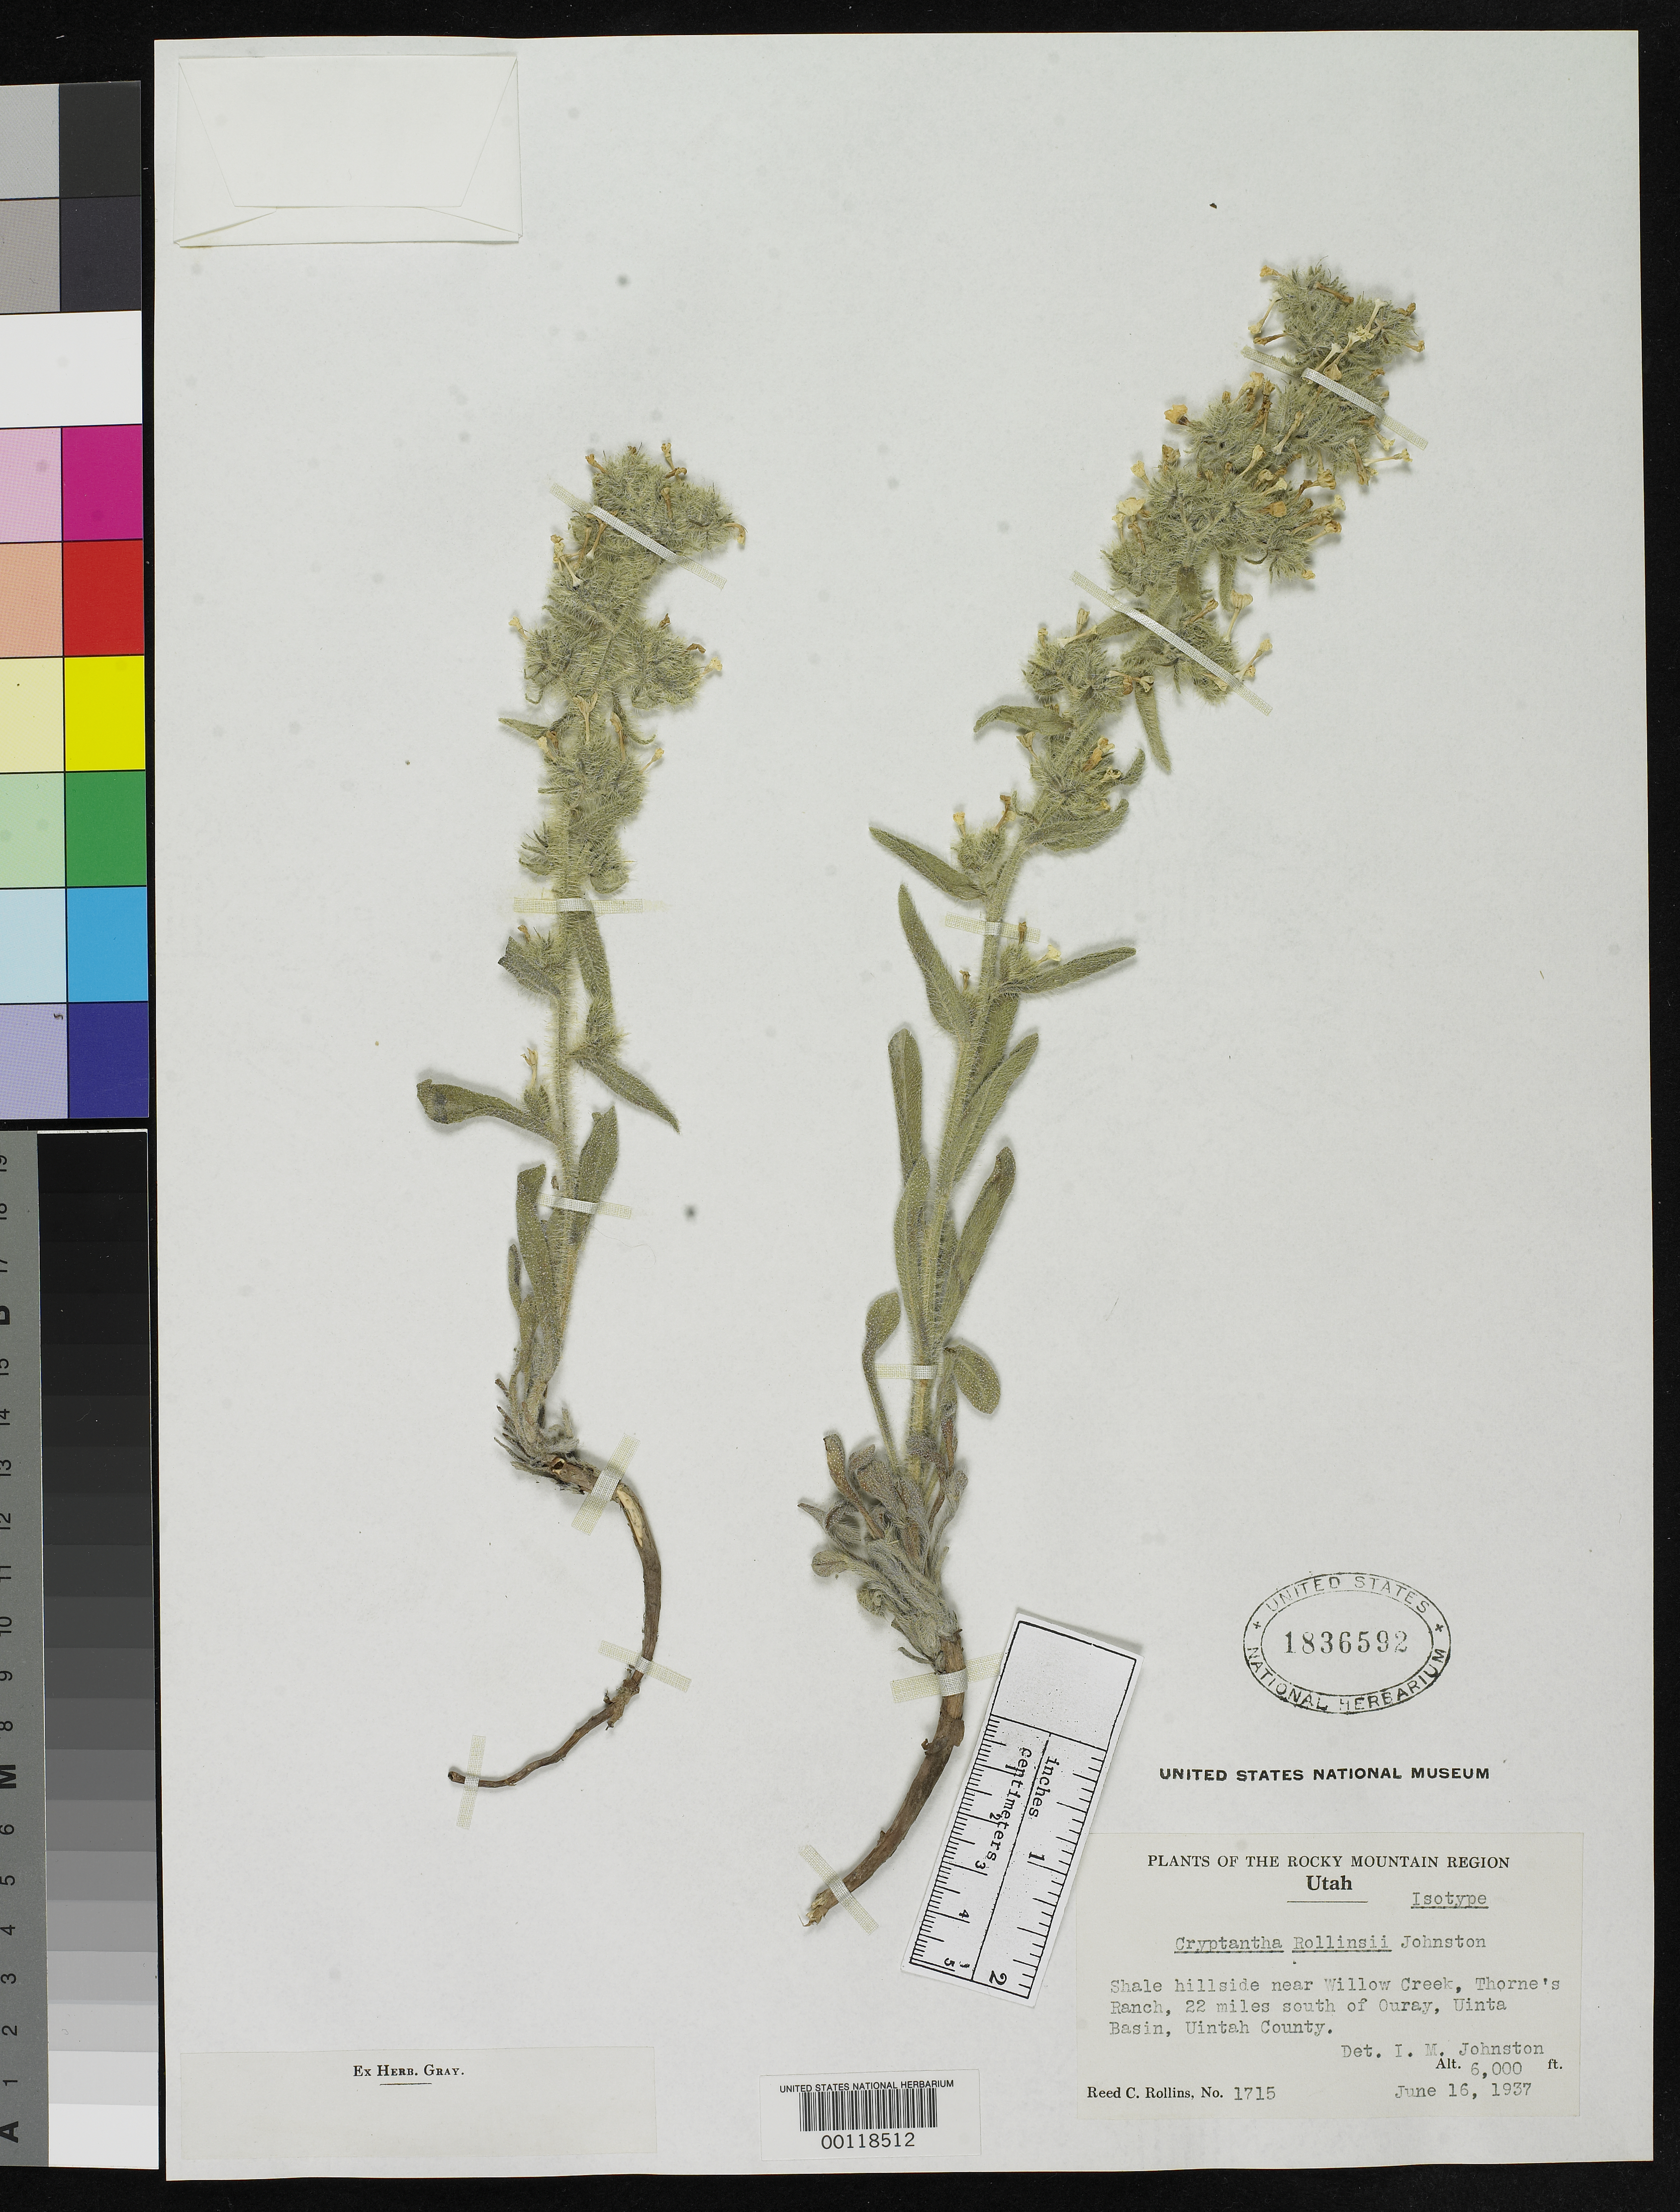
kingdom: Plantae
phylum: Tracheophyta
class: Magnoliopsida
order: Boraginales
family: Boraginaceae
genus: Cryptantha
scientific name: Cryptantha rollinsii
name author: I.M. Johnst.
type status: Isotype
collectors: R. C. Rollins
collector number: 1715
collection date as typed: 16 Jun 1937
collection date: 1937-06-16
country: United States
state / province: Utah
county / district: Uintah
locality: Near Willow Creek, Thorne's south of Quray; alt. 6000 ft.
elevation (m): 1829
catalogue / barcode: US 1836592